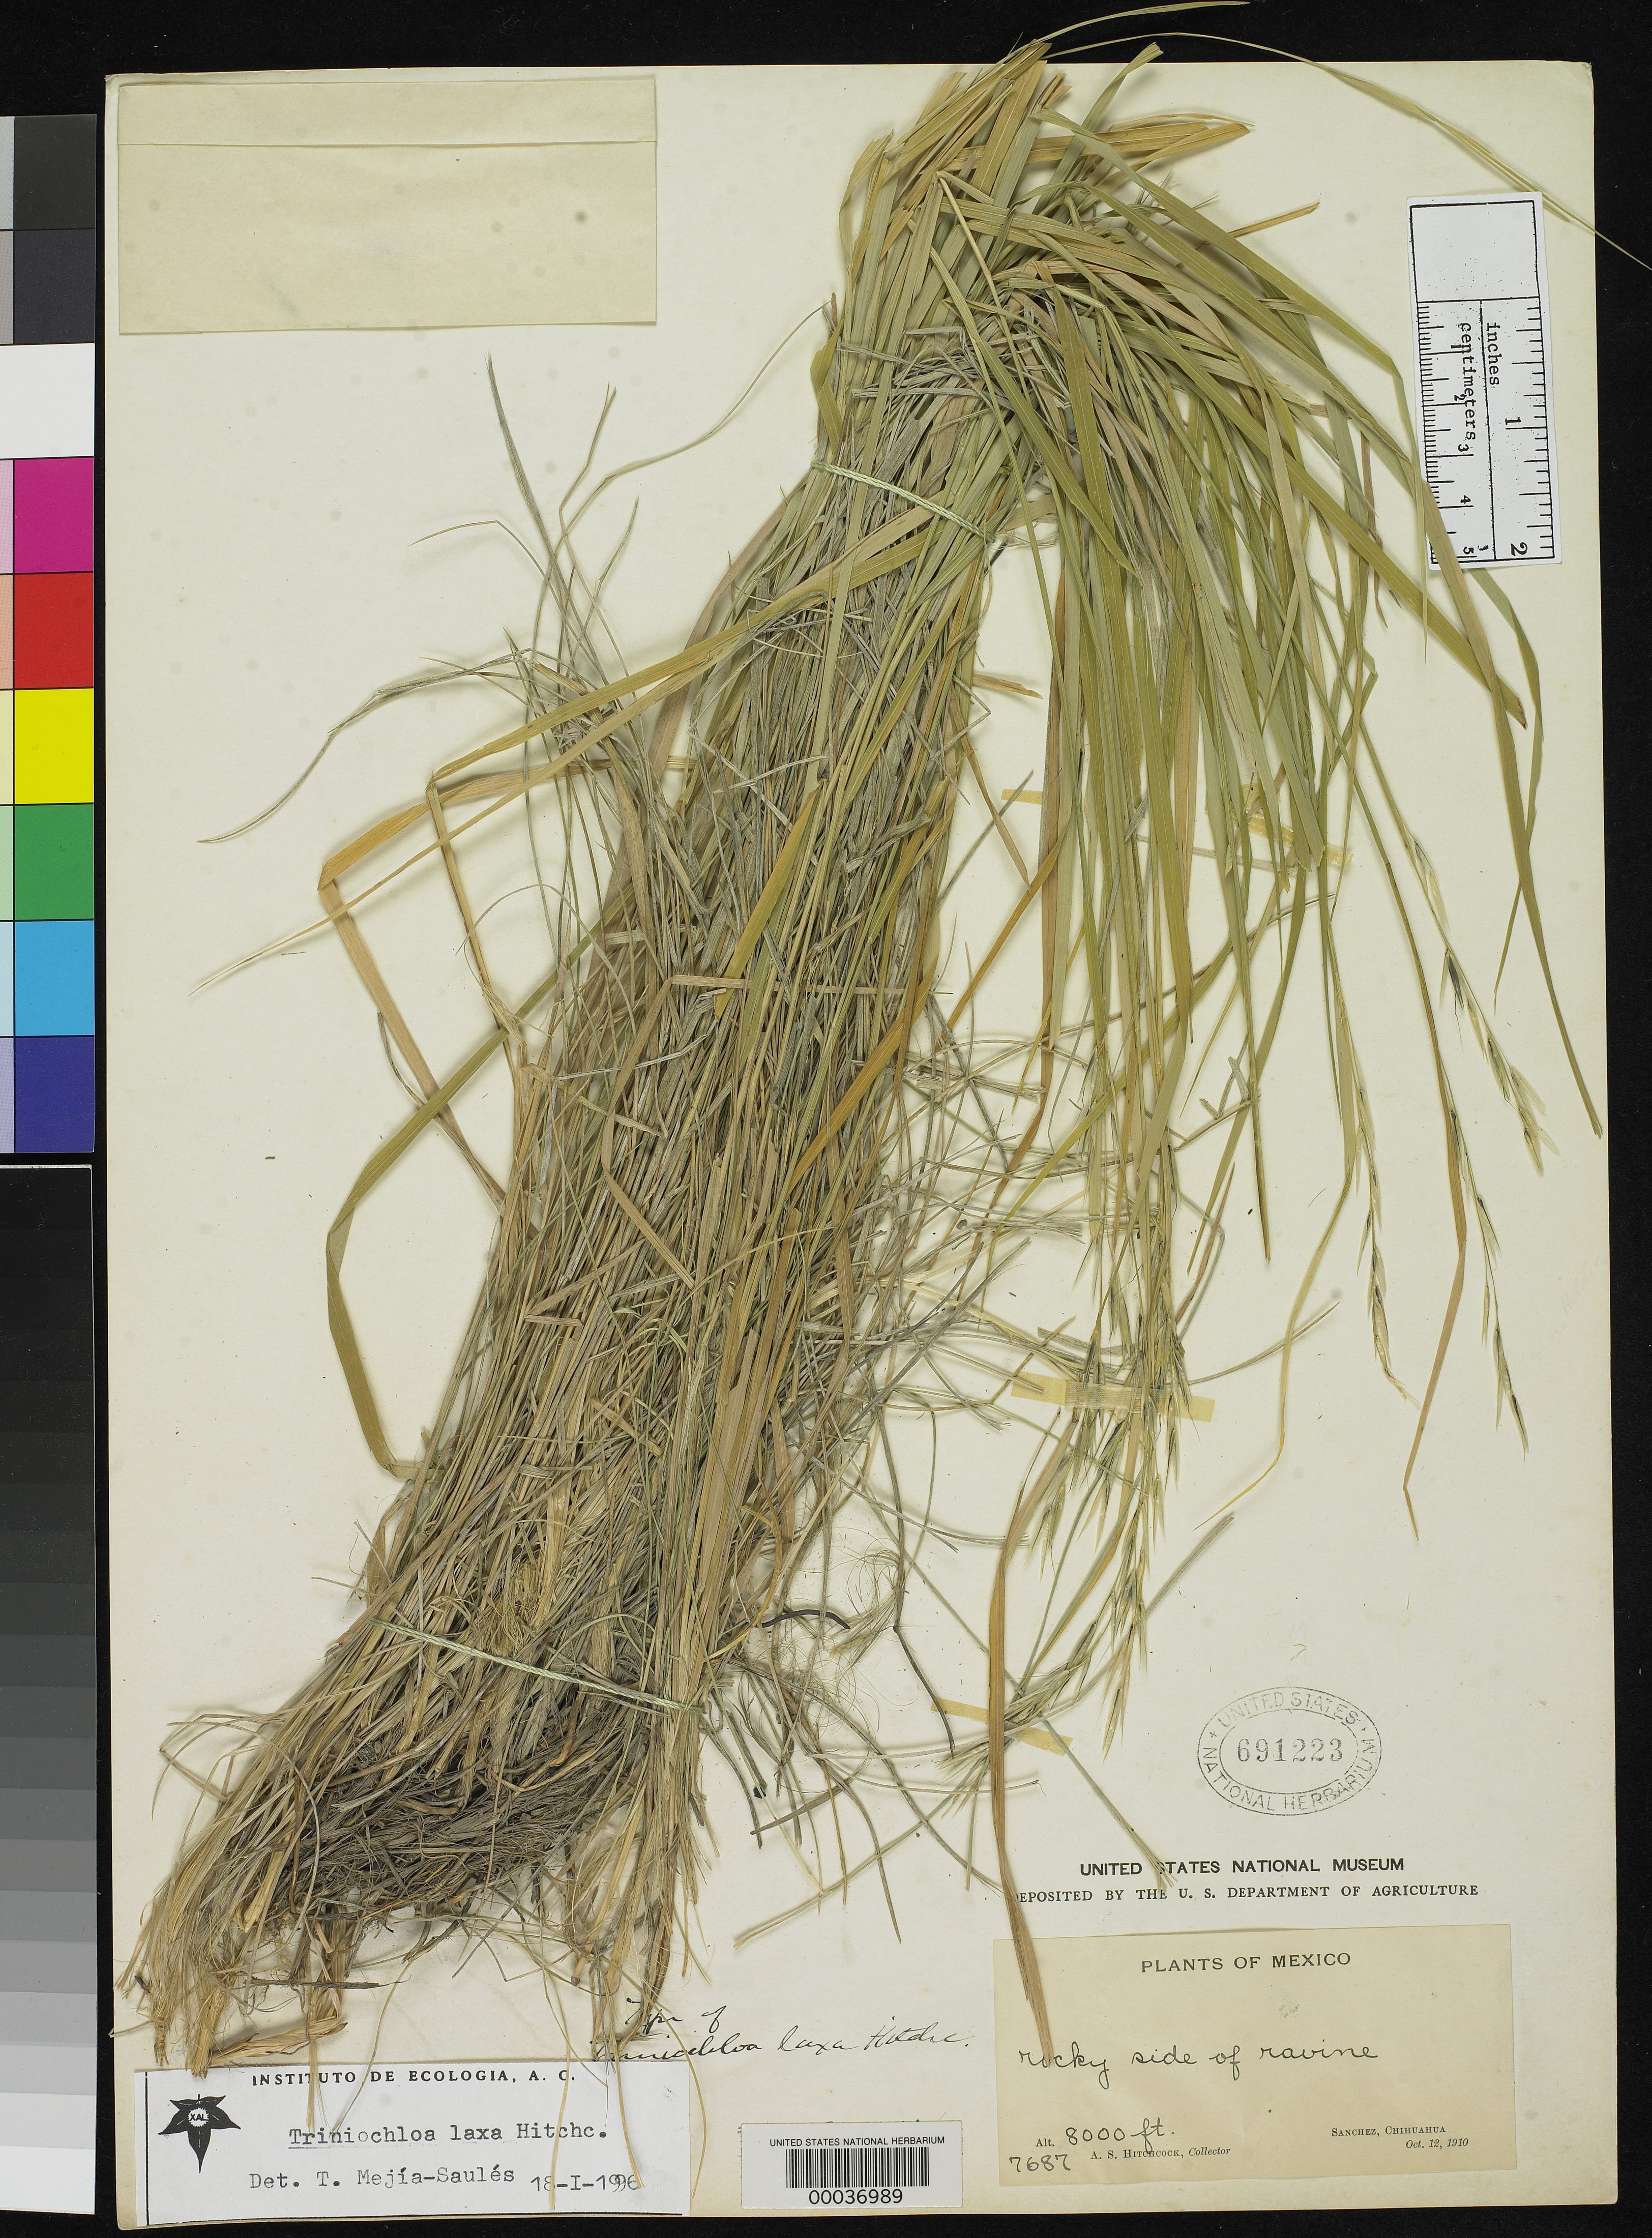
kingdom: Plantae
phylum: Tracheophyta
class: Liliopsida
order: Poales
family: Poaceae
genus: Triniochloa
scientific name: Triniochloa laxa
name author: Hitchc.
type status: Holotype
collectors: A. S. Hitchcock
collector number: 7687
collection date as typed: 12 Oct 1910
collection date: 1910-10-12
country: Mexico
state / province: Chihuahua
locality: Sanchez.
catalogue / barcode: US 691223